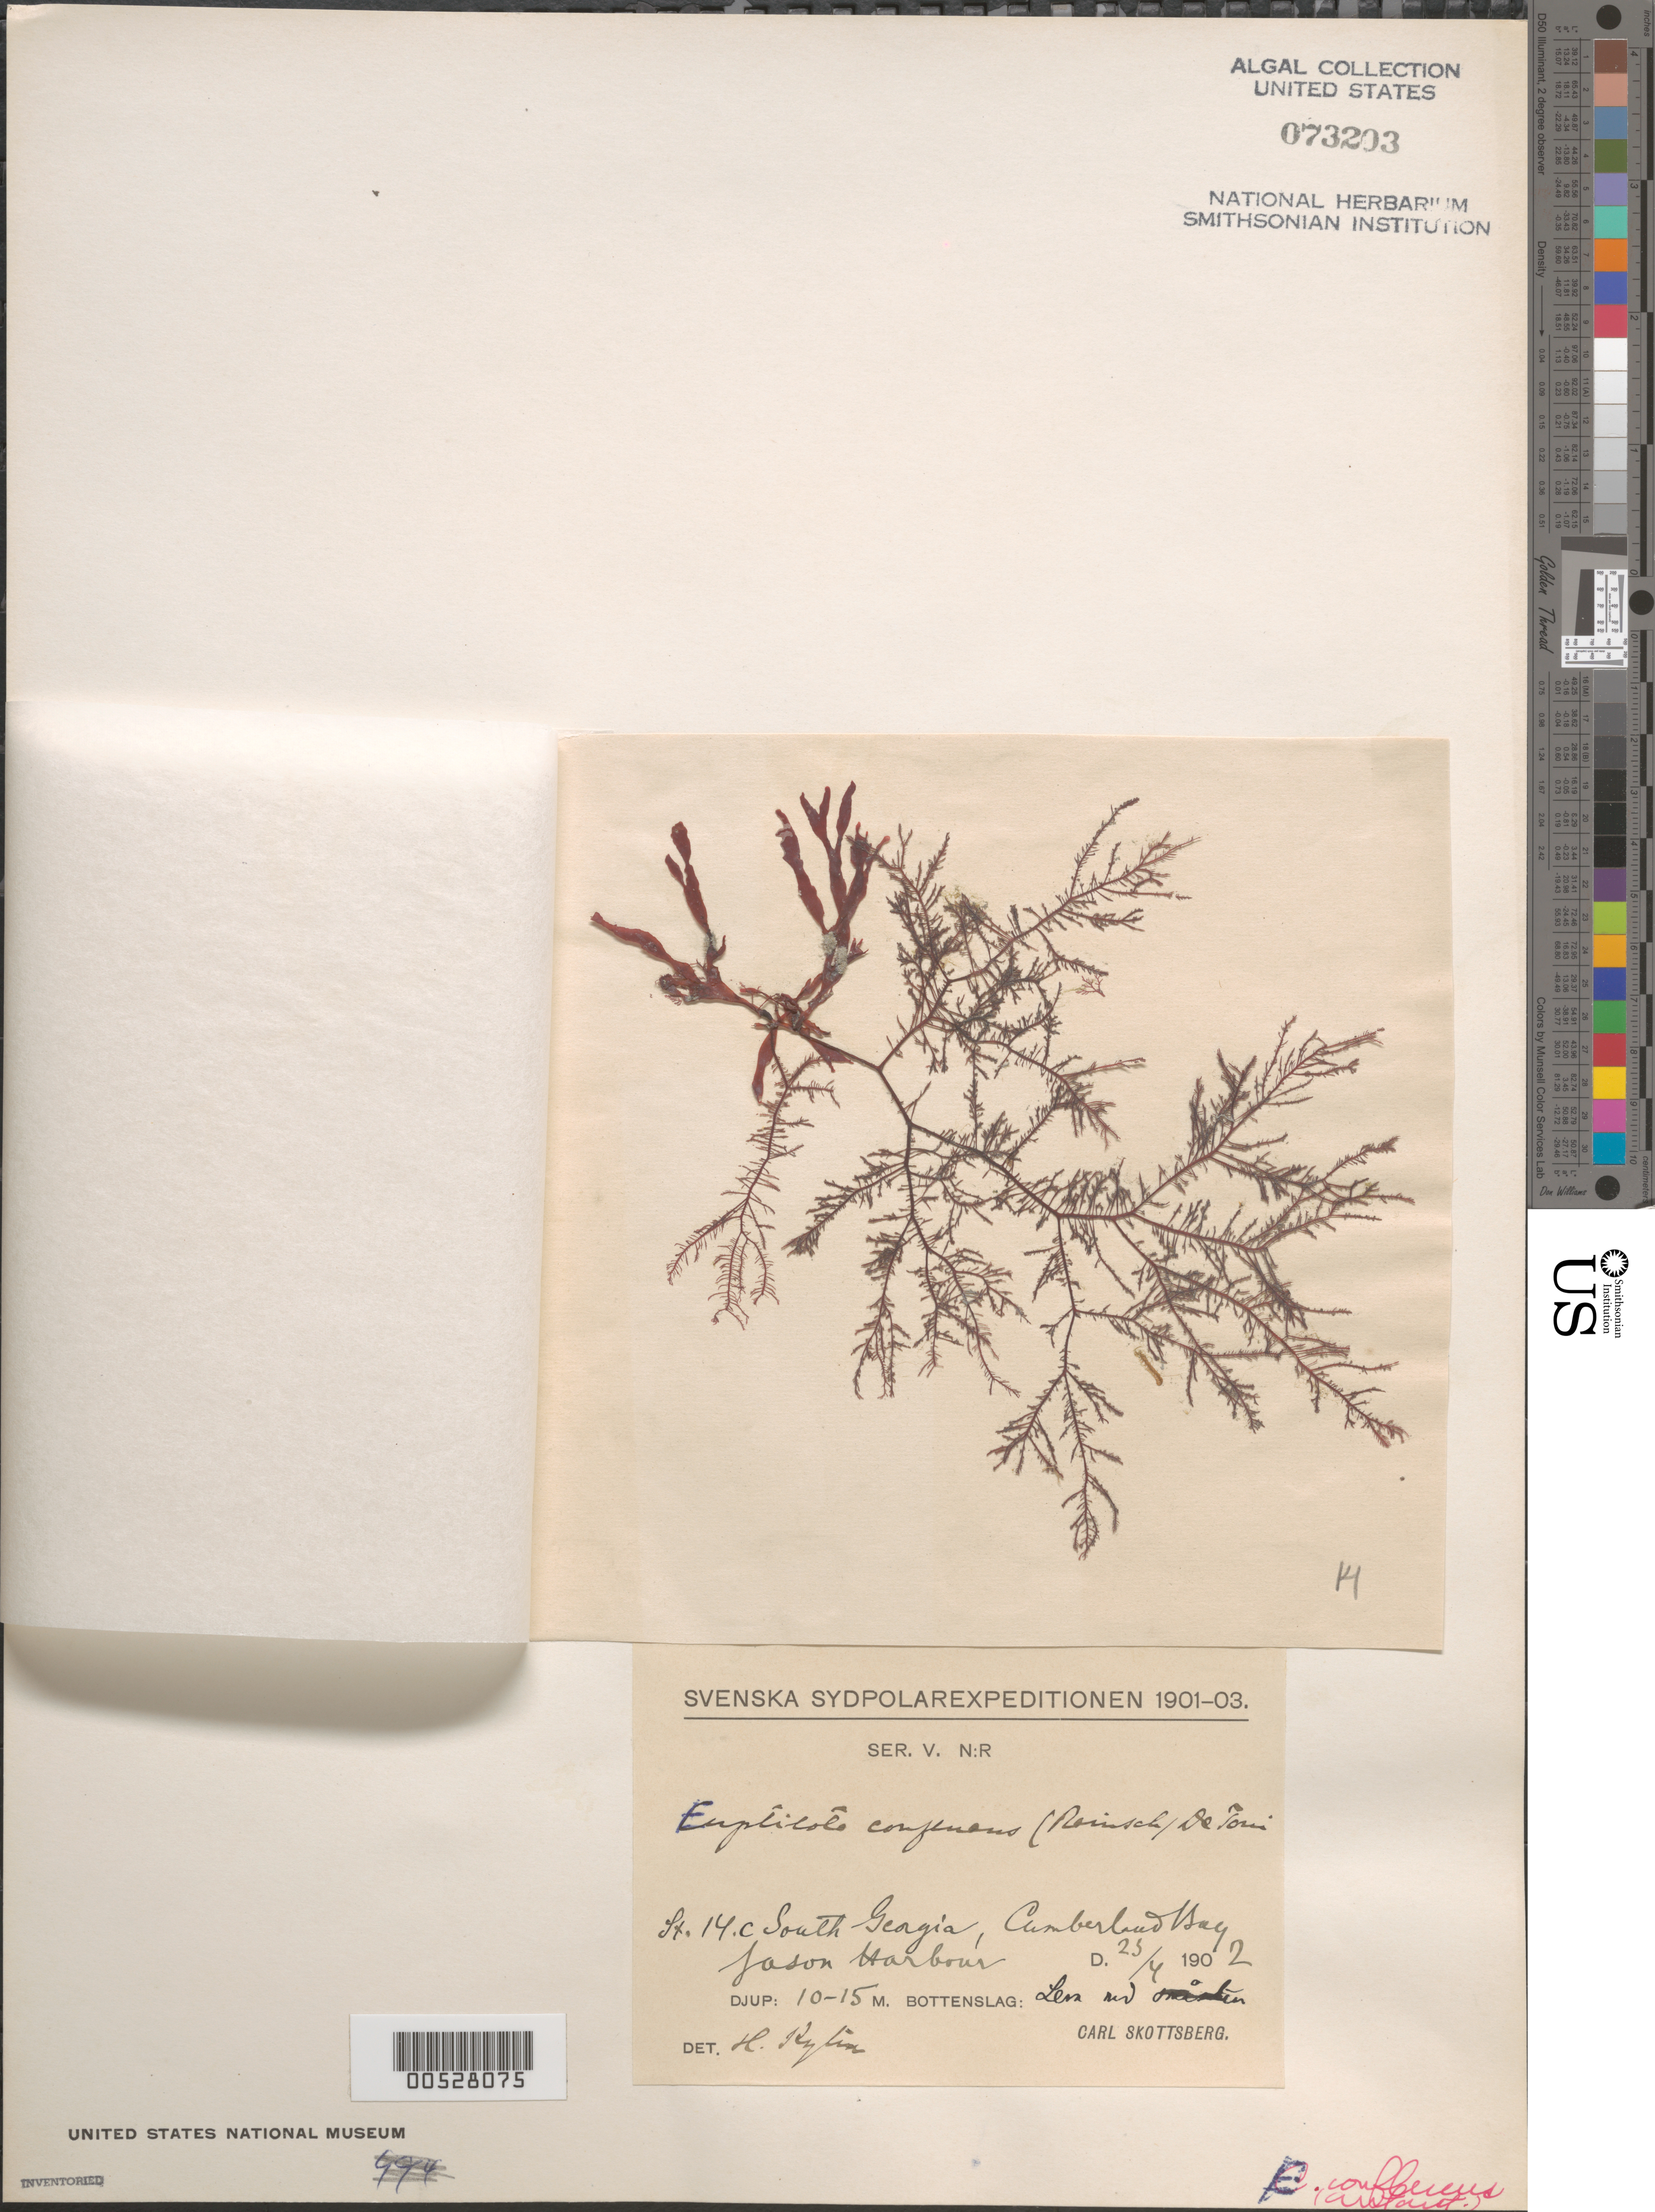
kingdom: Plantae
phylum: Rhodophyta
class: Florideophyceae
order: Ceramiales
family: Wrangeliaceae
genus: Georgiella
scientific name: Georgiella confluens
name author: (Reinsch) Kylin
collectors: C. Skottsberg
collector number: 14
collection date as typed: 23 Apr 1902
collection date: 1902-04-23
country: Falkland Islands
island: South Georgia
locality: Jason Harbor, Cumberland Bay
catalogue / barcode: US 73203